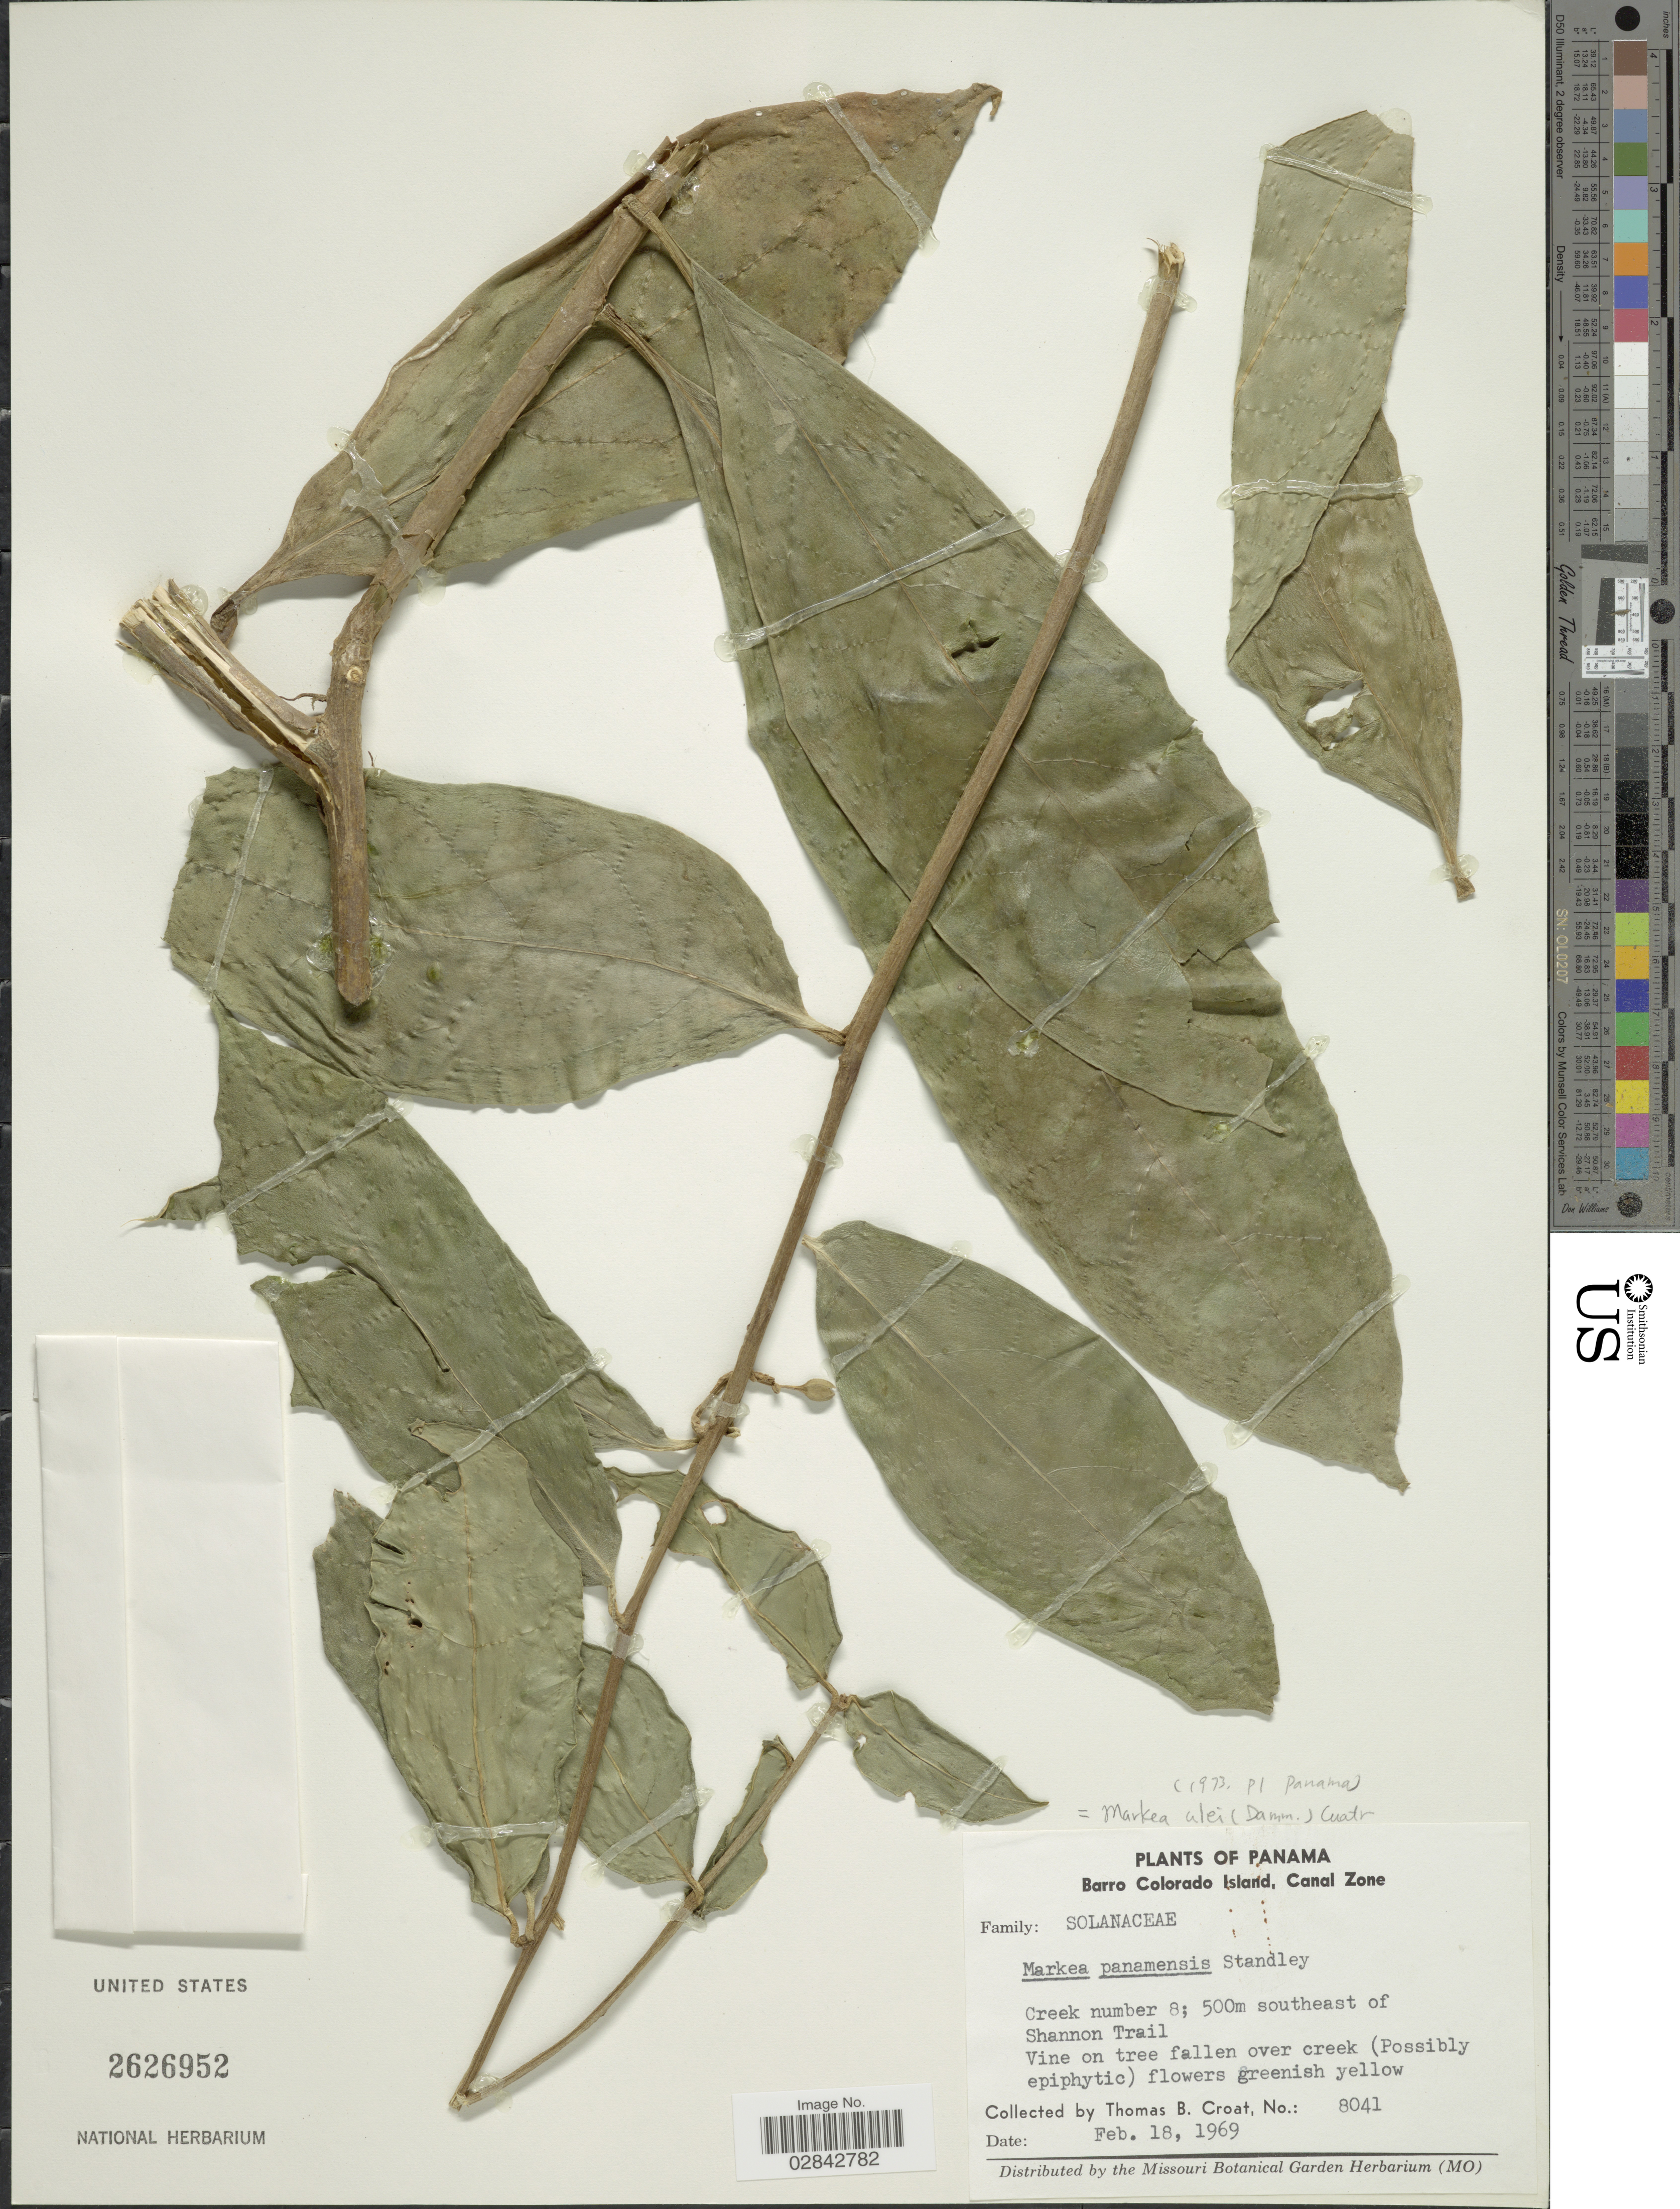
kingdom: Plantae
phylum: Tracheophyta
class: Magnoliopsida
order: Solanales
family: Solanaceae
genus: Markea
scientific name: Markea ulei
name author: (Dammer) Cuatrec.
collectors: T. B. Croat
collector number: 8041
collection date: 1969-02-18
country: Panama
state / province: Panamá Oeste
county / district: Canal Zone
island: Barro Colorado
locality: Barro Colorado Island, Canal Zone, Creek number 8; southeast of Shannon Trail.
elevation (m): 500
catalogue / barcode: US 2626952